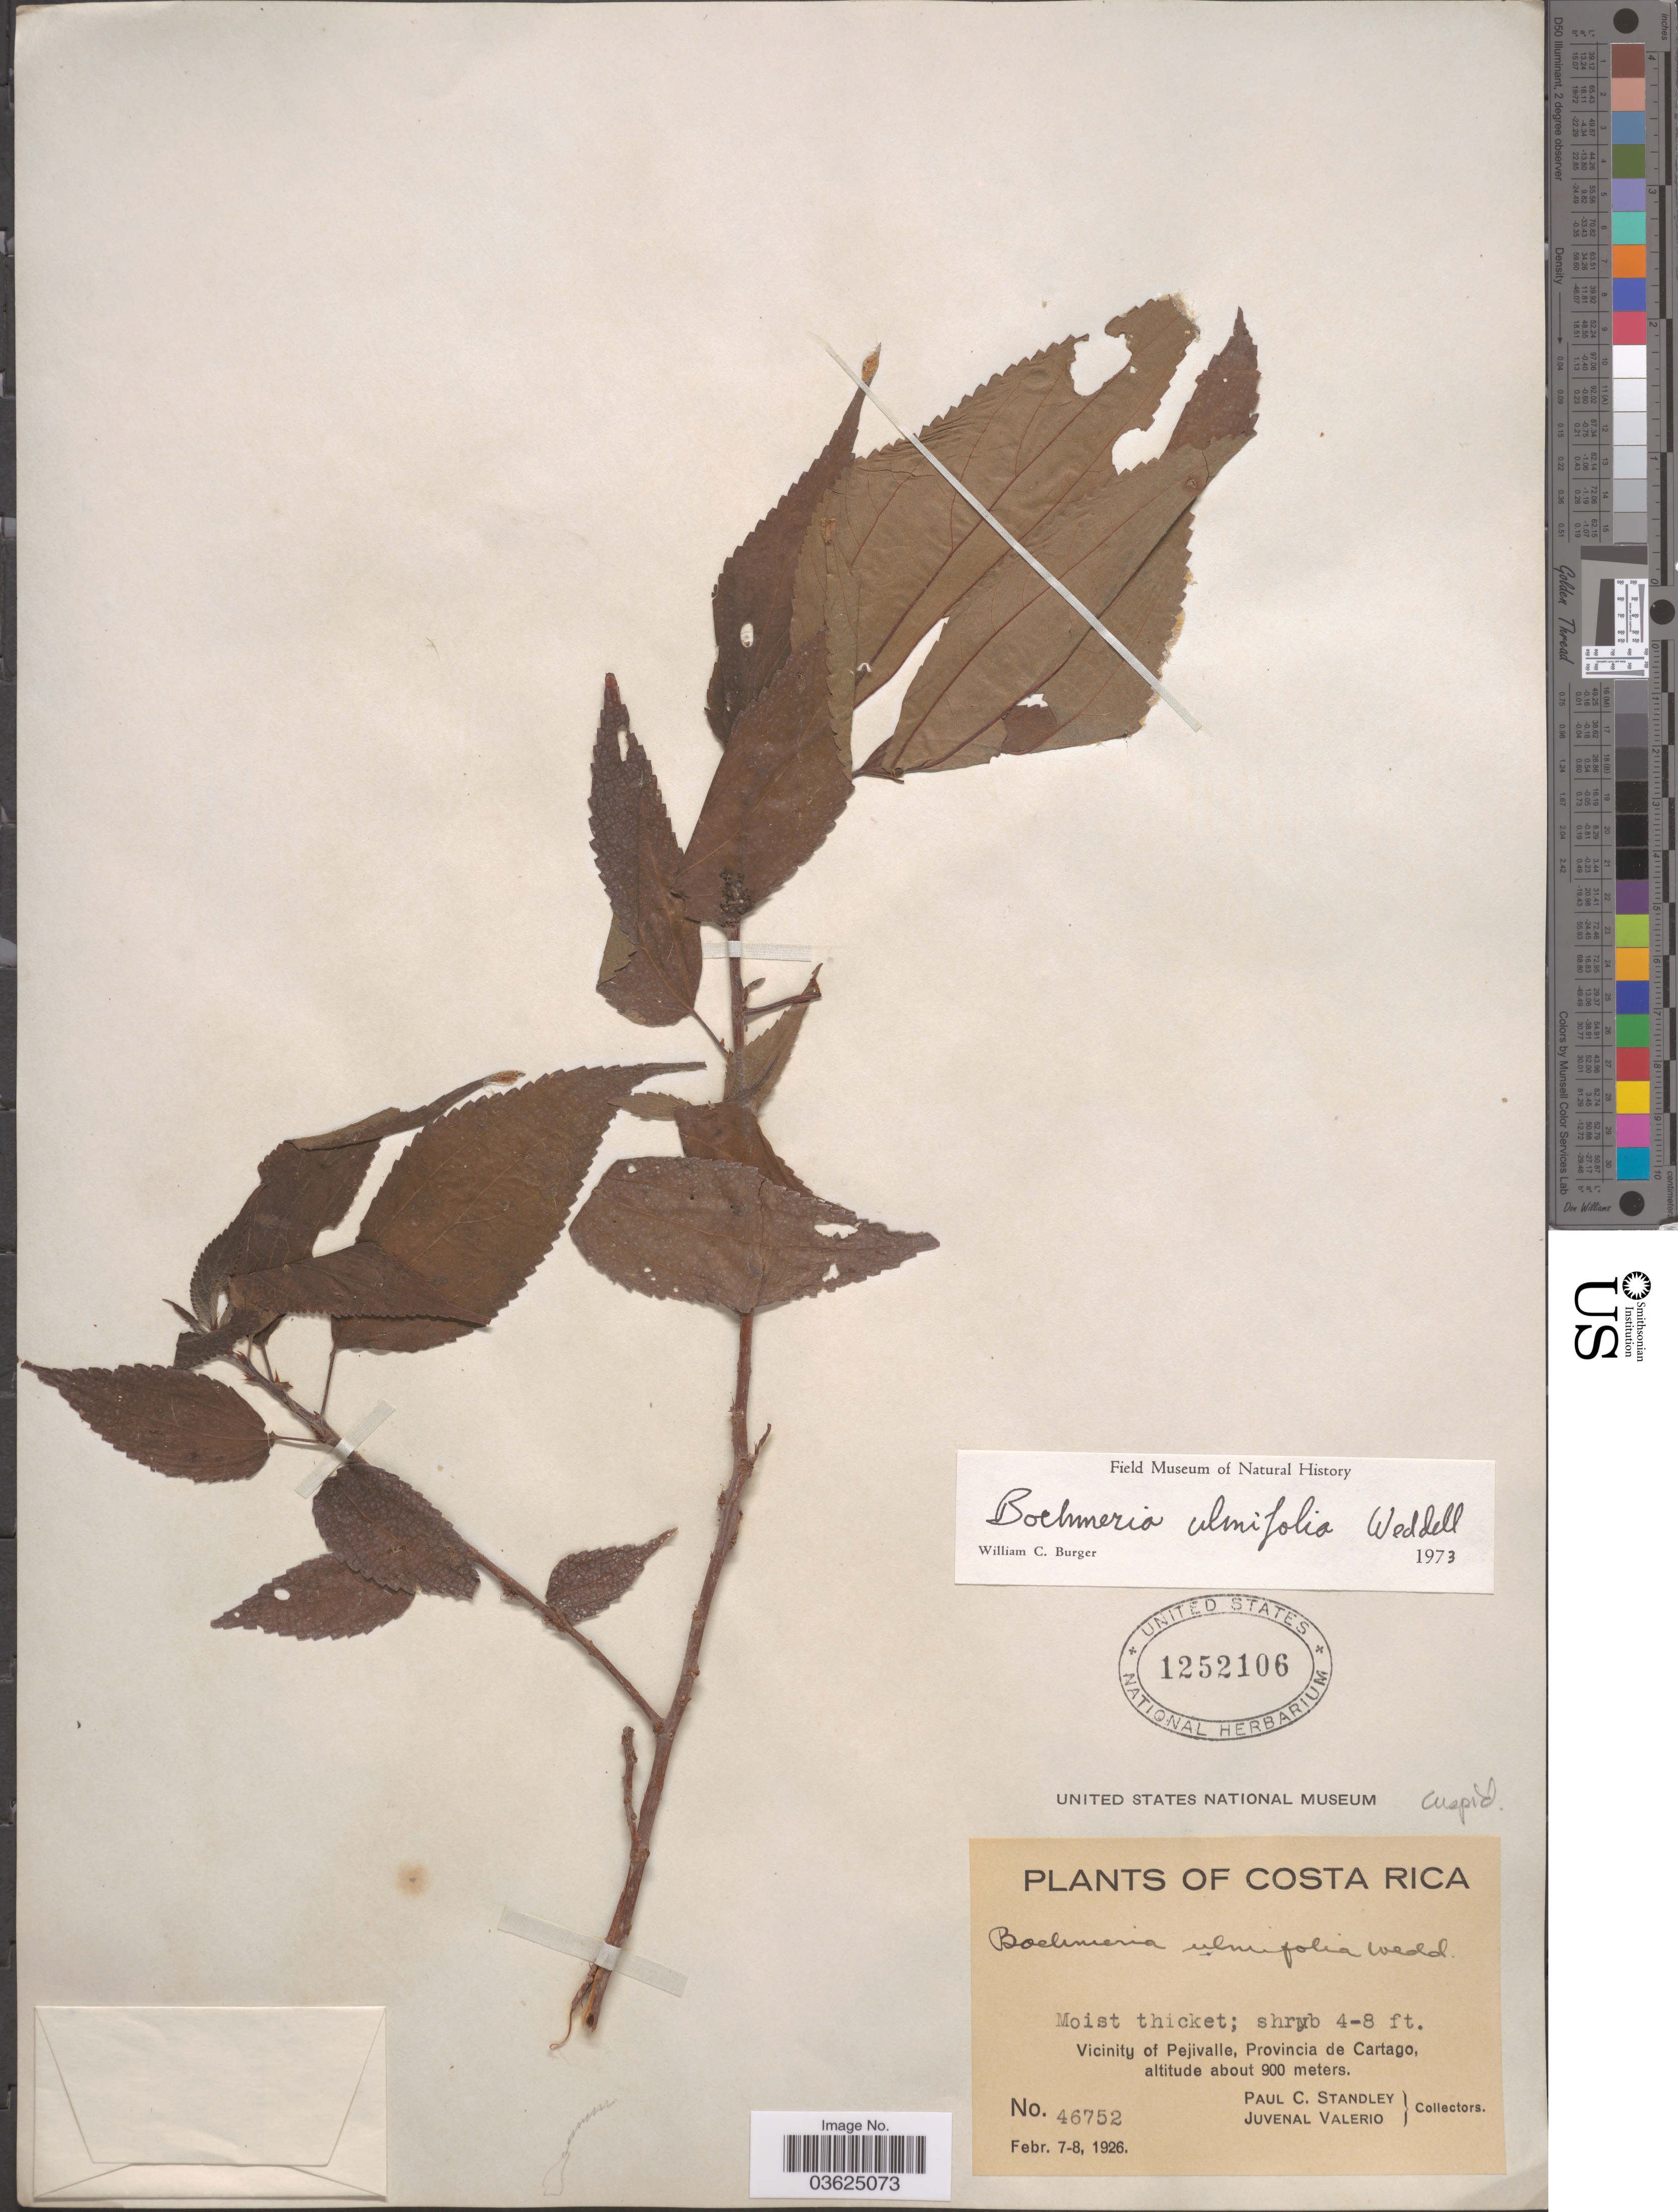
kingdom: Plantae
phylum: Tracheophyta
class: Magnoliopsida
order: Rosales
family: Urticaceae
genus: Boehmeria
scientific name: Boehmeria ulmifolia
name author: Wedd.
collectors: P. C. Standley & J. Valerio R.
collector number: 46752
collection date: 1926-02-07/1926-02-08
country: Costa Rica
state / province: Cartago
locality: Vicinity of Pejivalle.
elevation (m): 900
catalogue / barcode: US 1252106